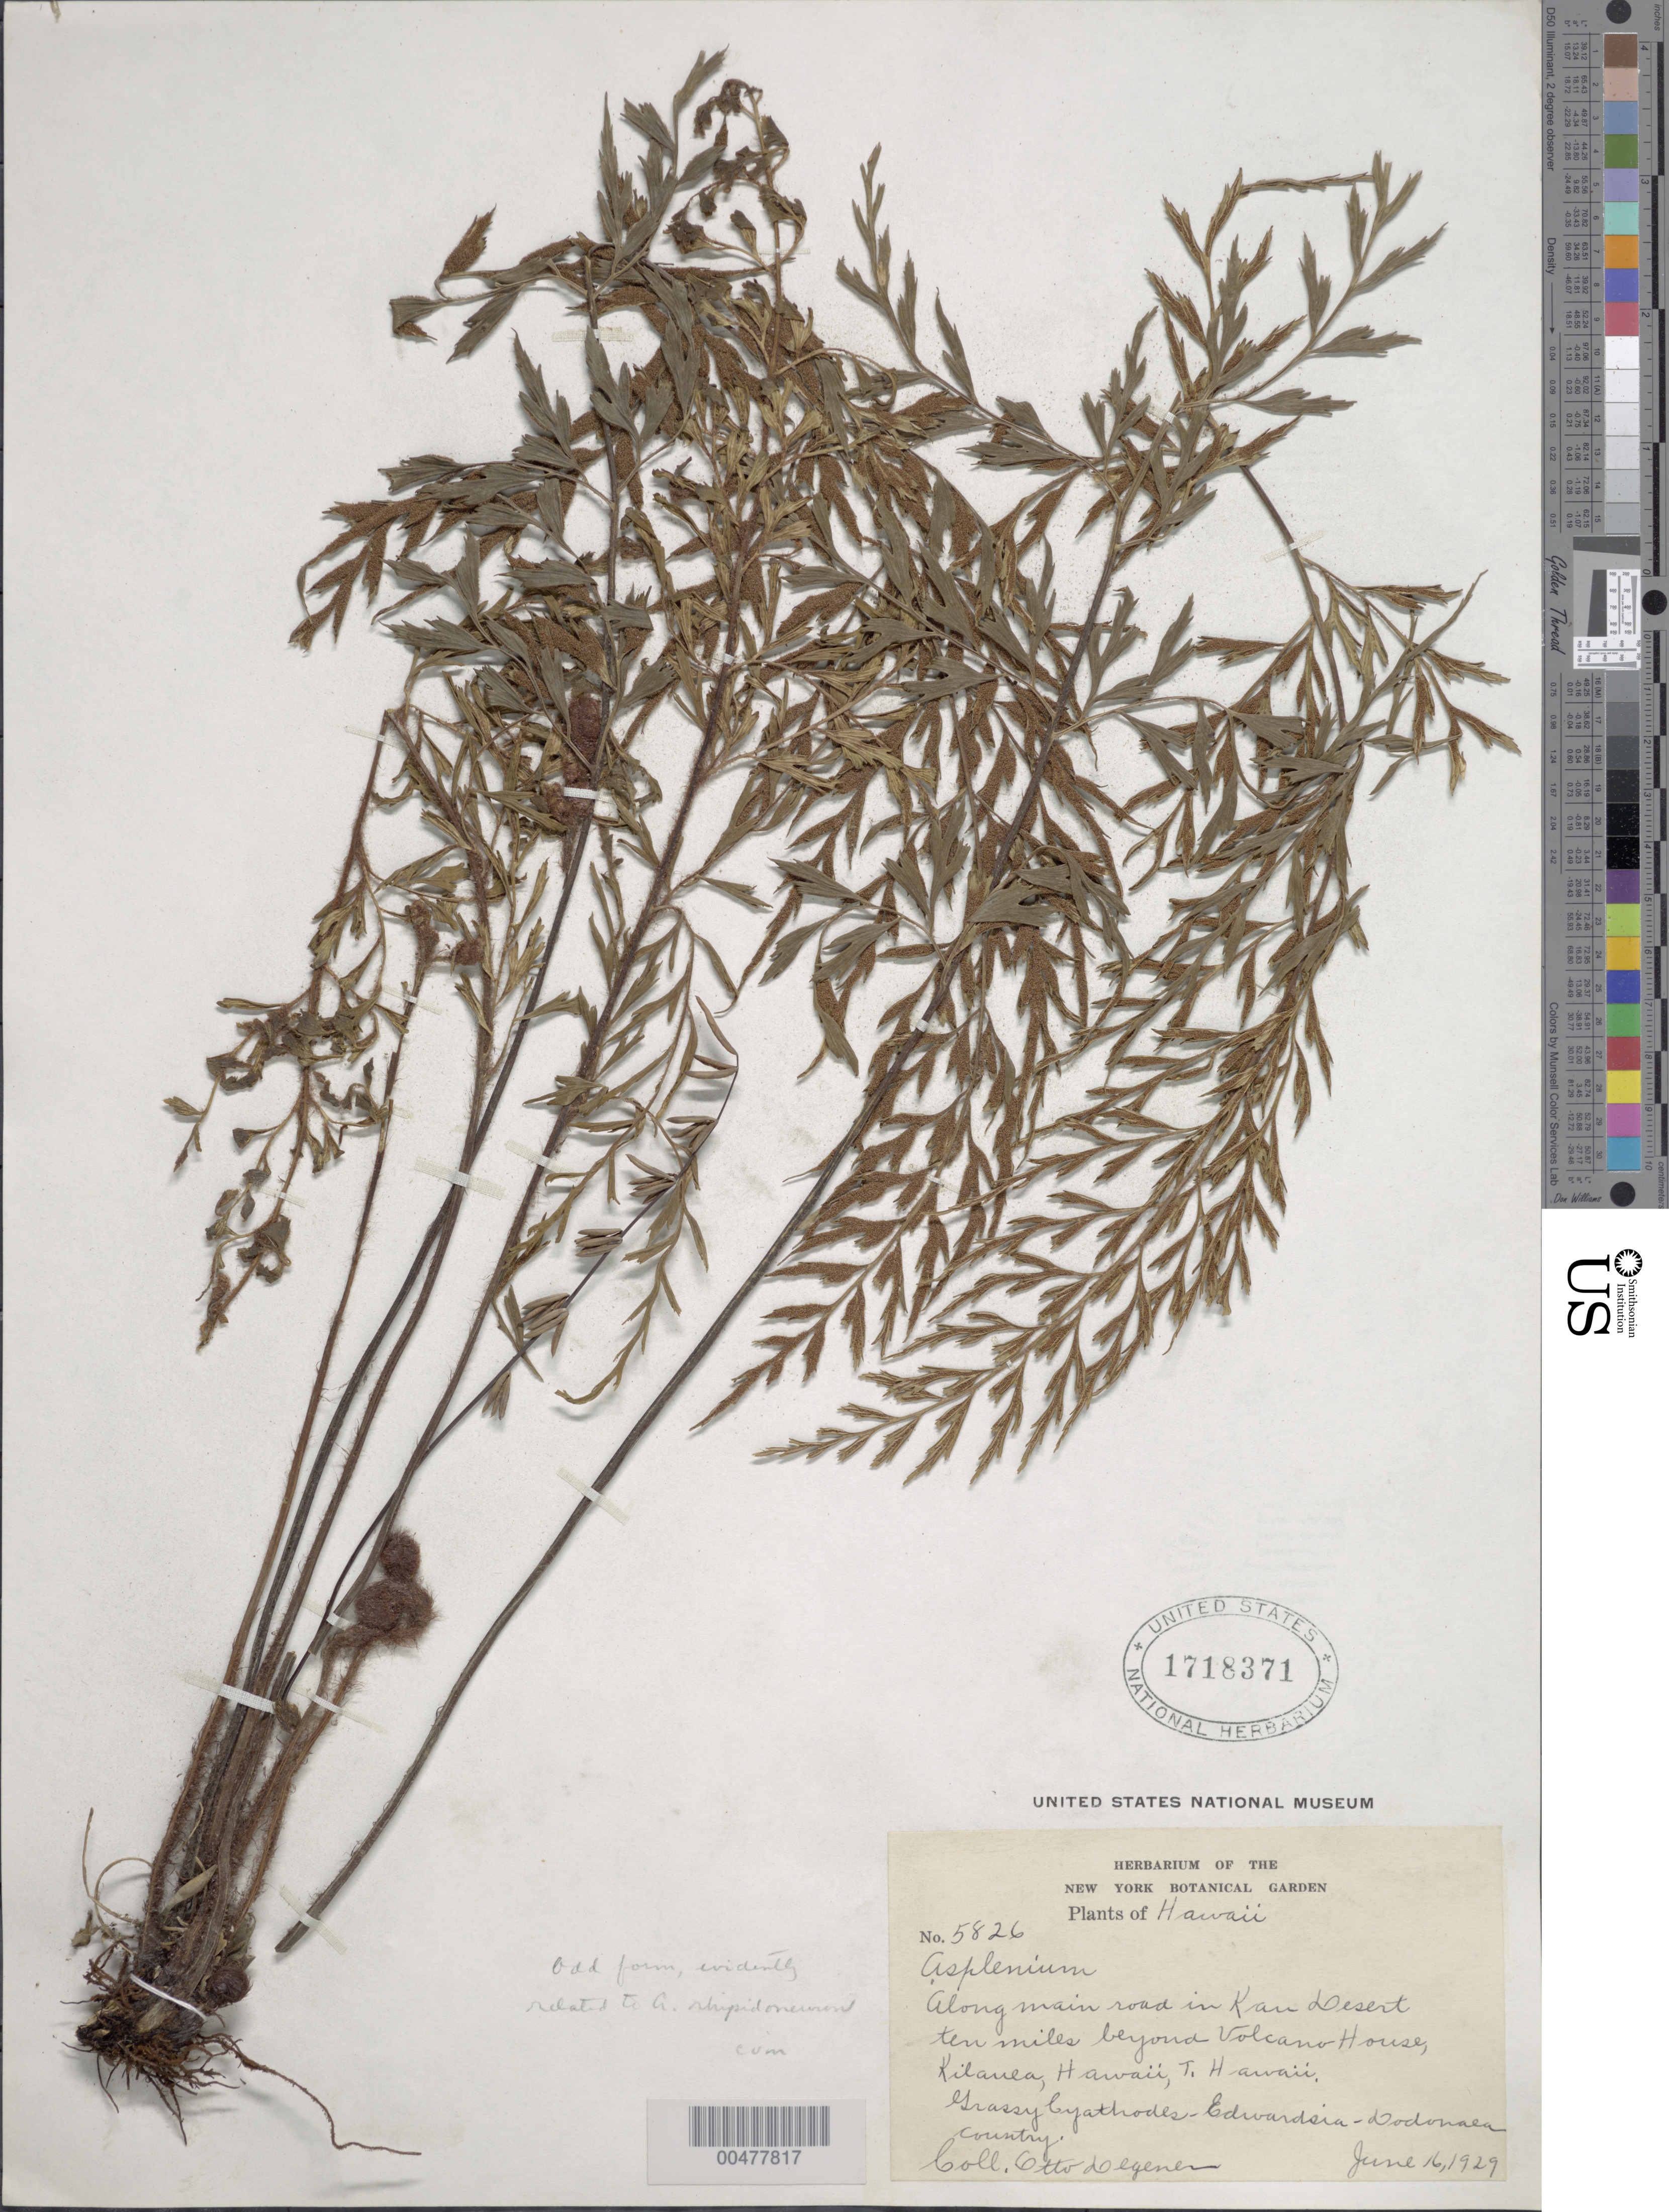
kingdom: Plantae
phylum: Tracheophyta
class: Polypodiopsida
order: Polypodiales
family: Aspleniaceae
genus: Asplenium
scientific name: Asplenium aethiopicum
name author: (Burm. f.) Bech.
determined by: Wagner, W. L., (BOT), Smithsonian Institution - National Museum of Natural History (UNITED STATES)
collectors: O. Degener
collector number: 5826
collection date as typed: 16 Jun 1929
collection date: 1929-06-16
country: United States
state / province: Hawaii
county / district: Hawaii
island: Hawaii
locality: Along main rd in Kau Desert, 10 mi beyond Volcano House, Kilauea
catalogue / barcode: US 1718371